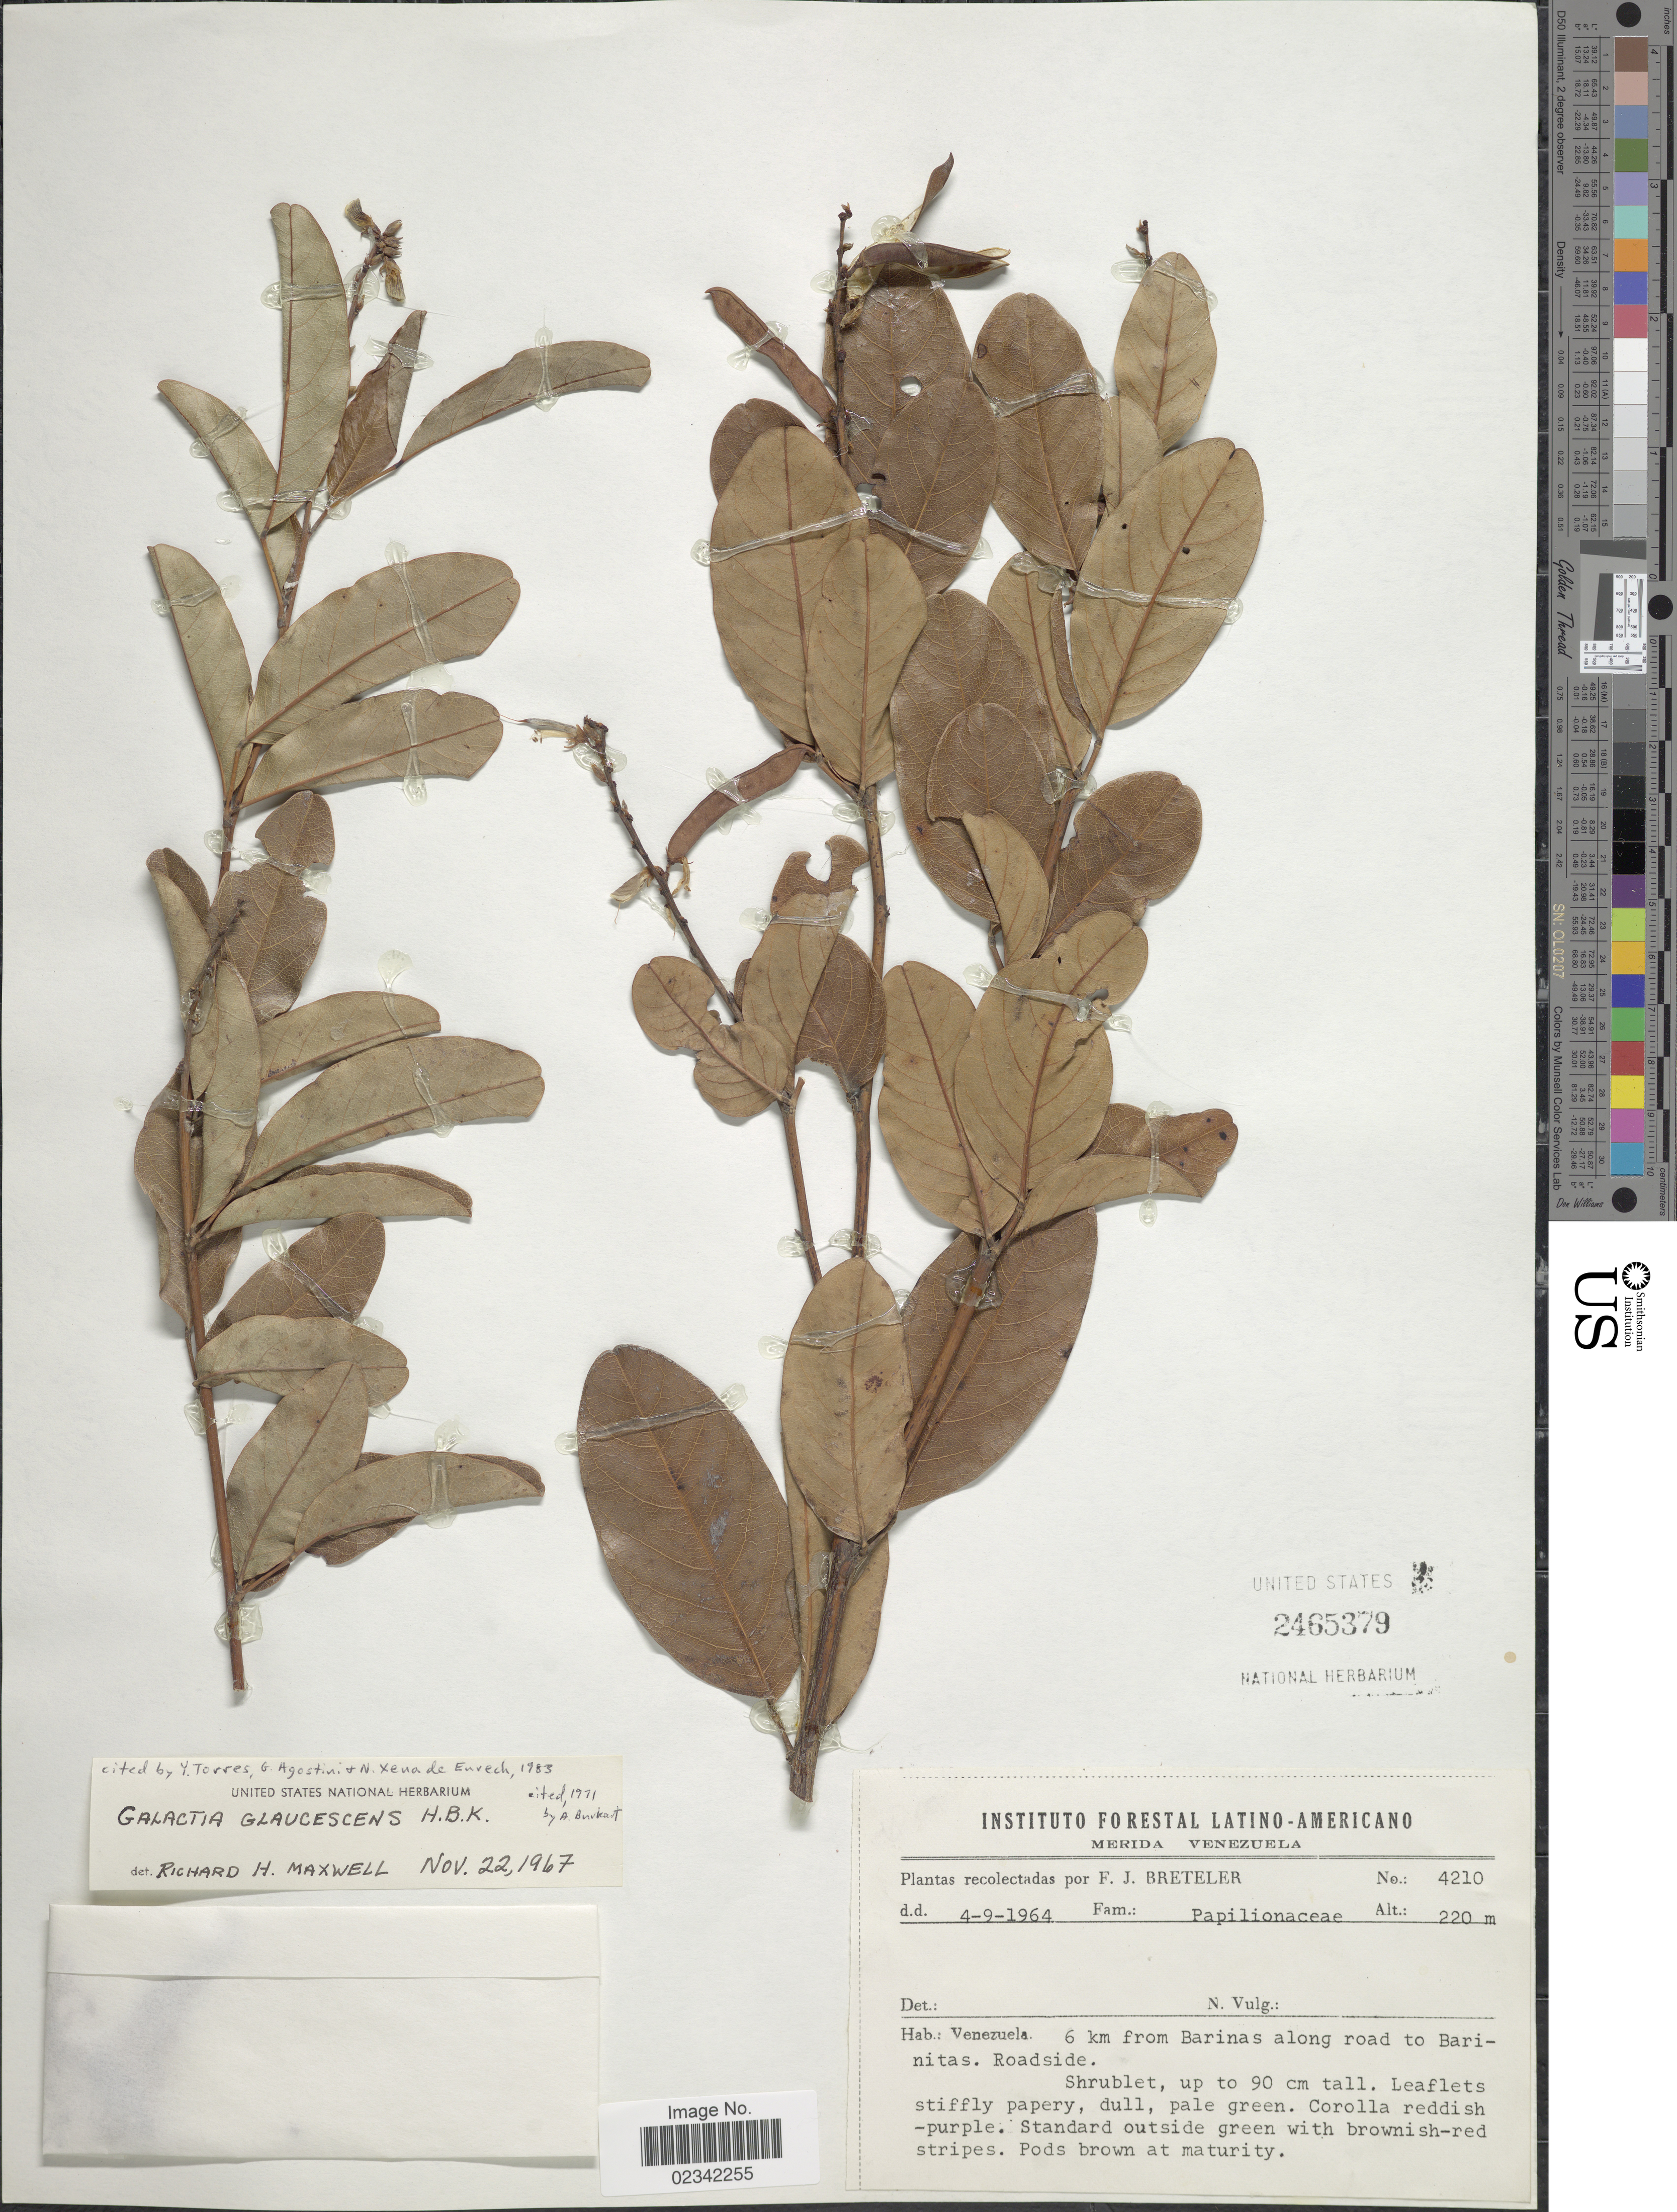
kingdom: Plantae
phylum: Tracheophyta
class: Magnoliopsida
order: Fabales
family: Fabaceae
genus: Galactia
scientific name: Galactia glaucescens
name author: Kunth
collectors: F. J. Breteler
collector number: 4210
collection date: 1964-09-04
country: Venezuela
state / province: Mérida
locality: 6 km from Barinas along road to Barinitas, roadside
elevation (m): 220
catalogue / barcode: US 2465379